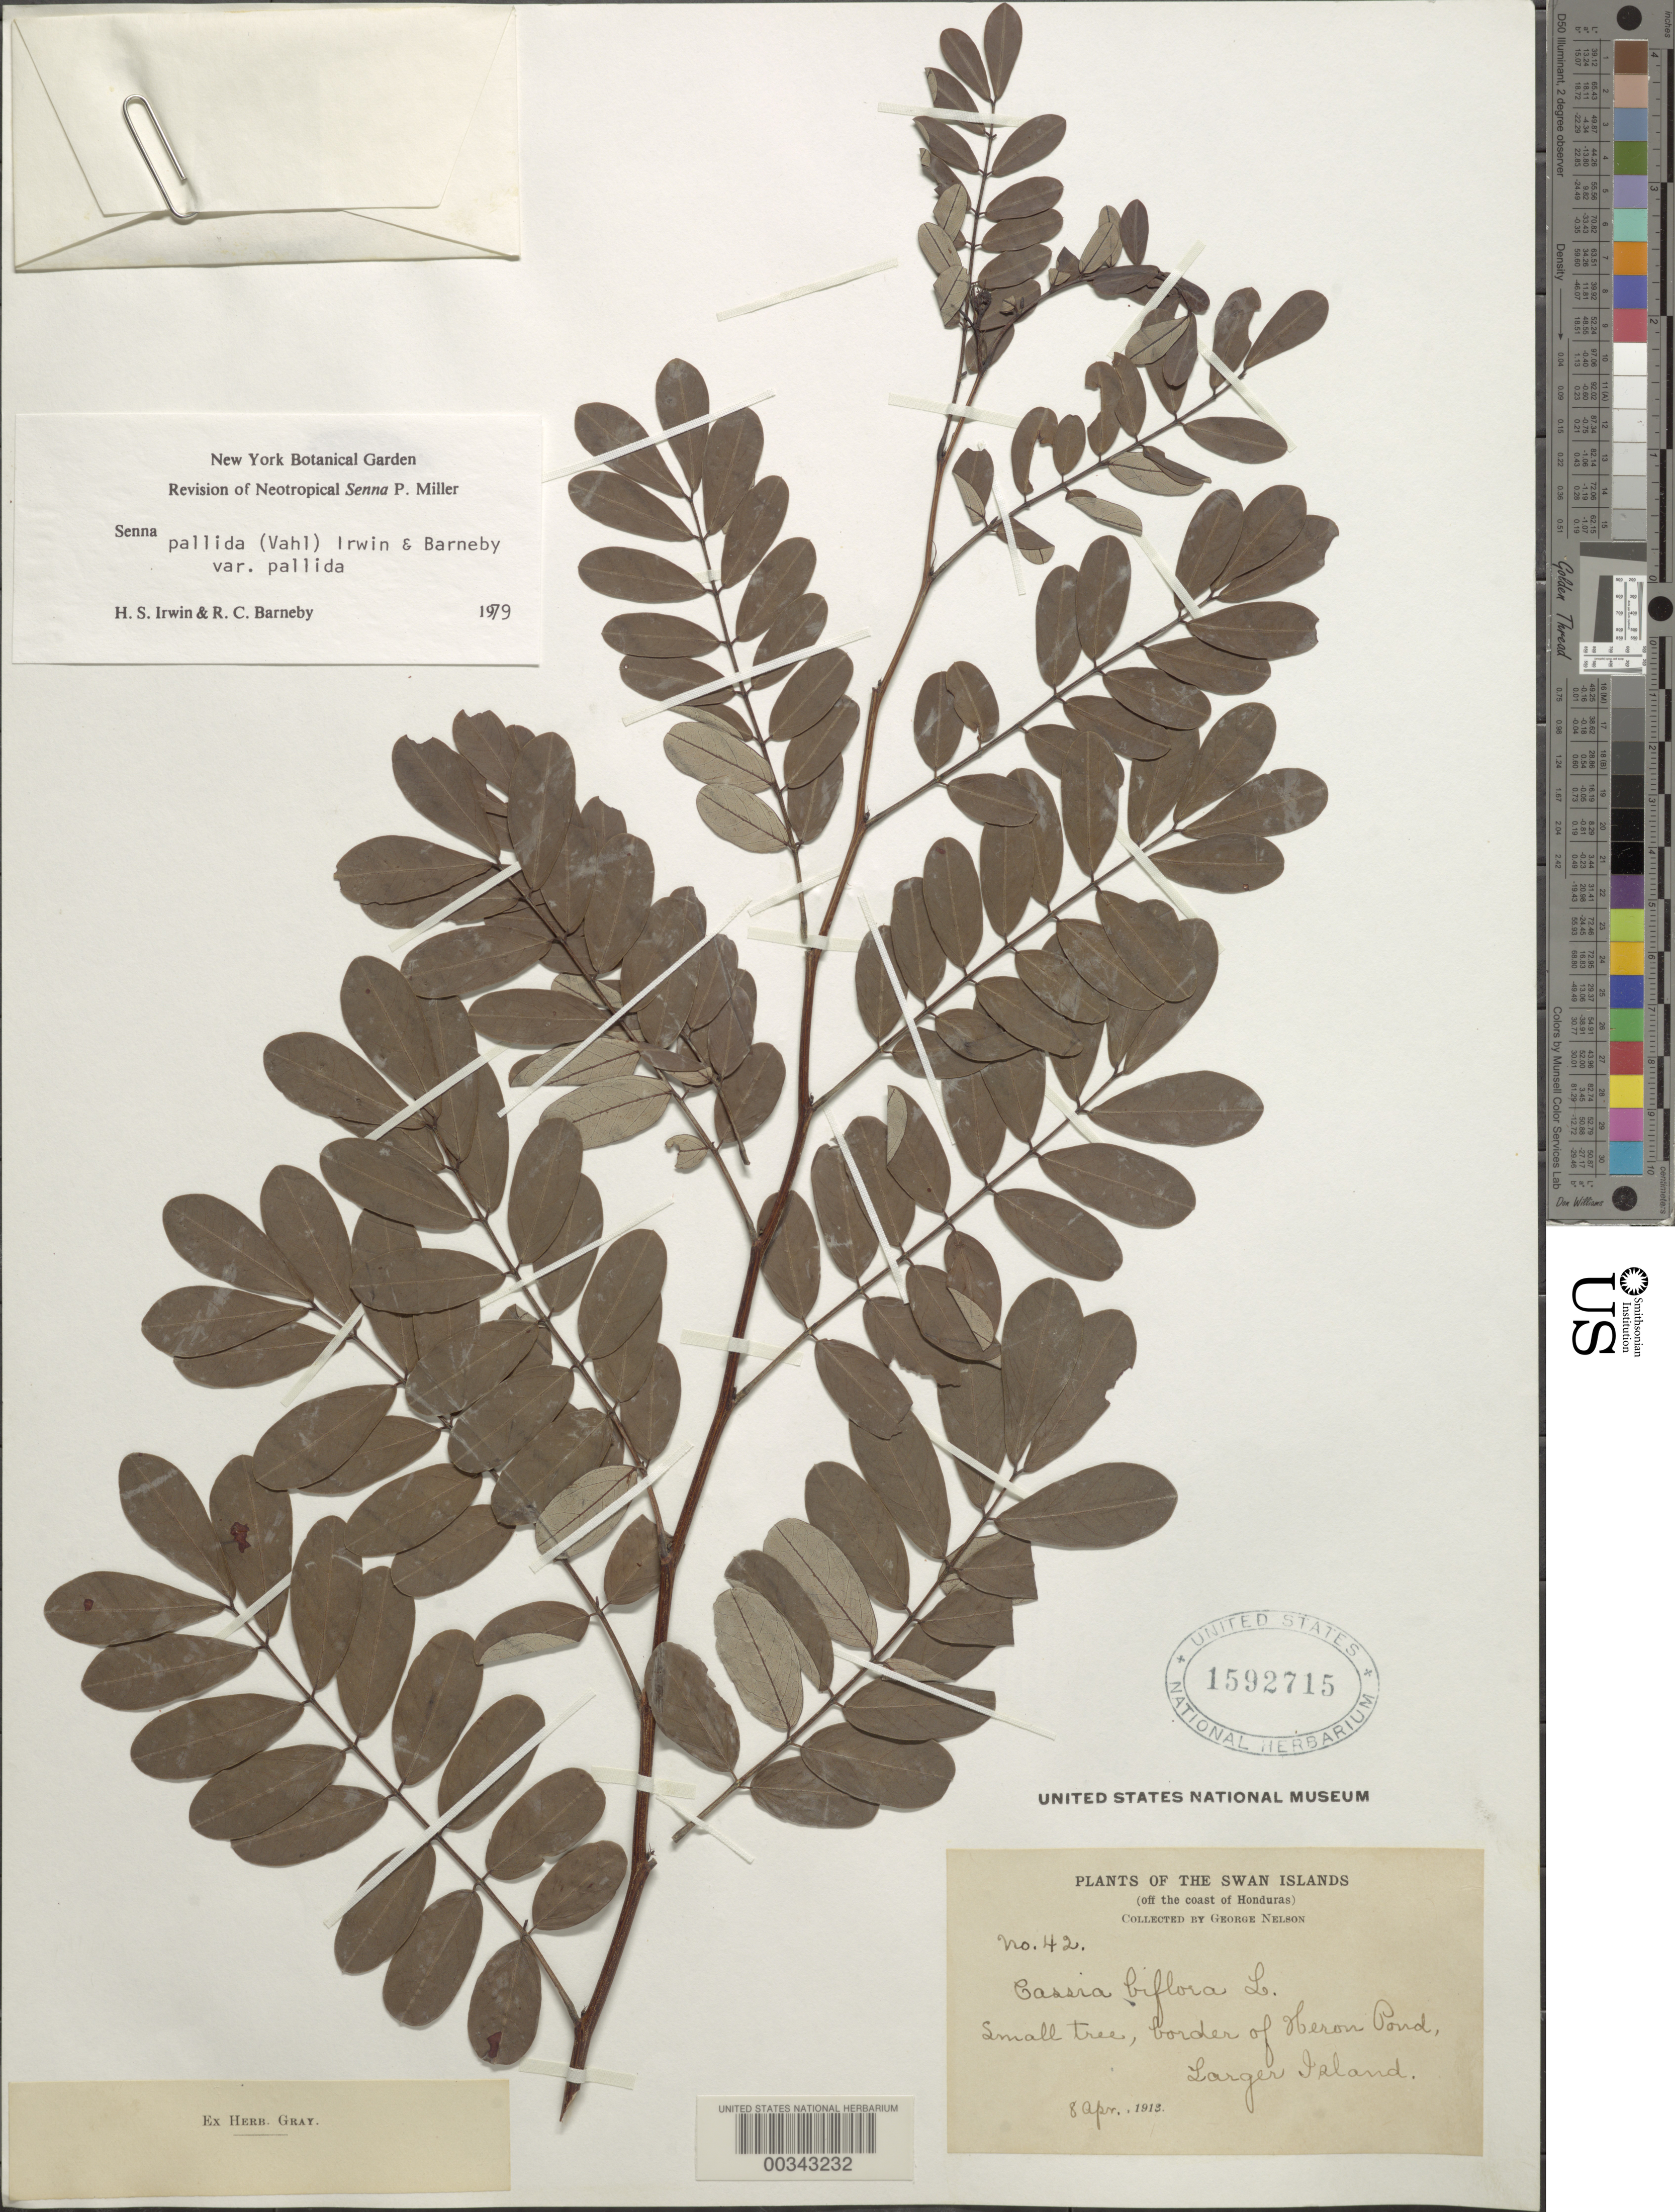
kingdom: Plantae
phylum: Tracheophyta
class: Magnoliopsida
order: Fabales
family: Fabaceae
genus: Senna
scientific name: Senna pallida var. pallida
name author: (Vahl) H.S. Irwin & Barneby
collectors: G. Nelson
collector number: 42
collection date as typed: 08 Apr 1913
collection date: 1913-04-08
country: Honduras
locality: Swan islands, border of heron pond, larger island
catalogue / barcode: US 1592715